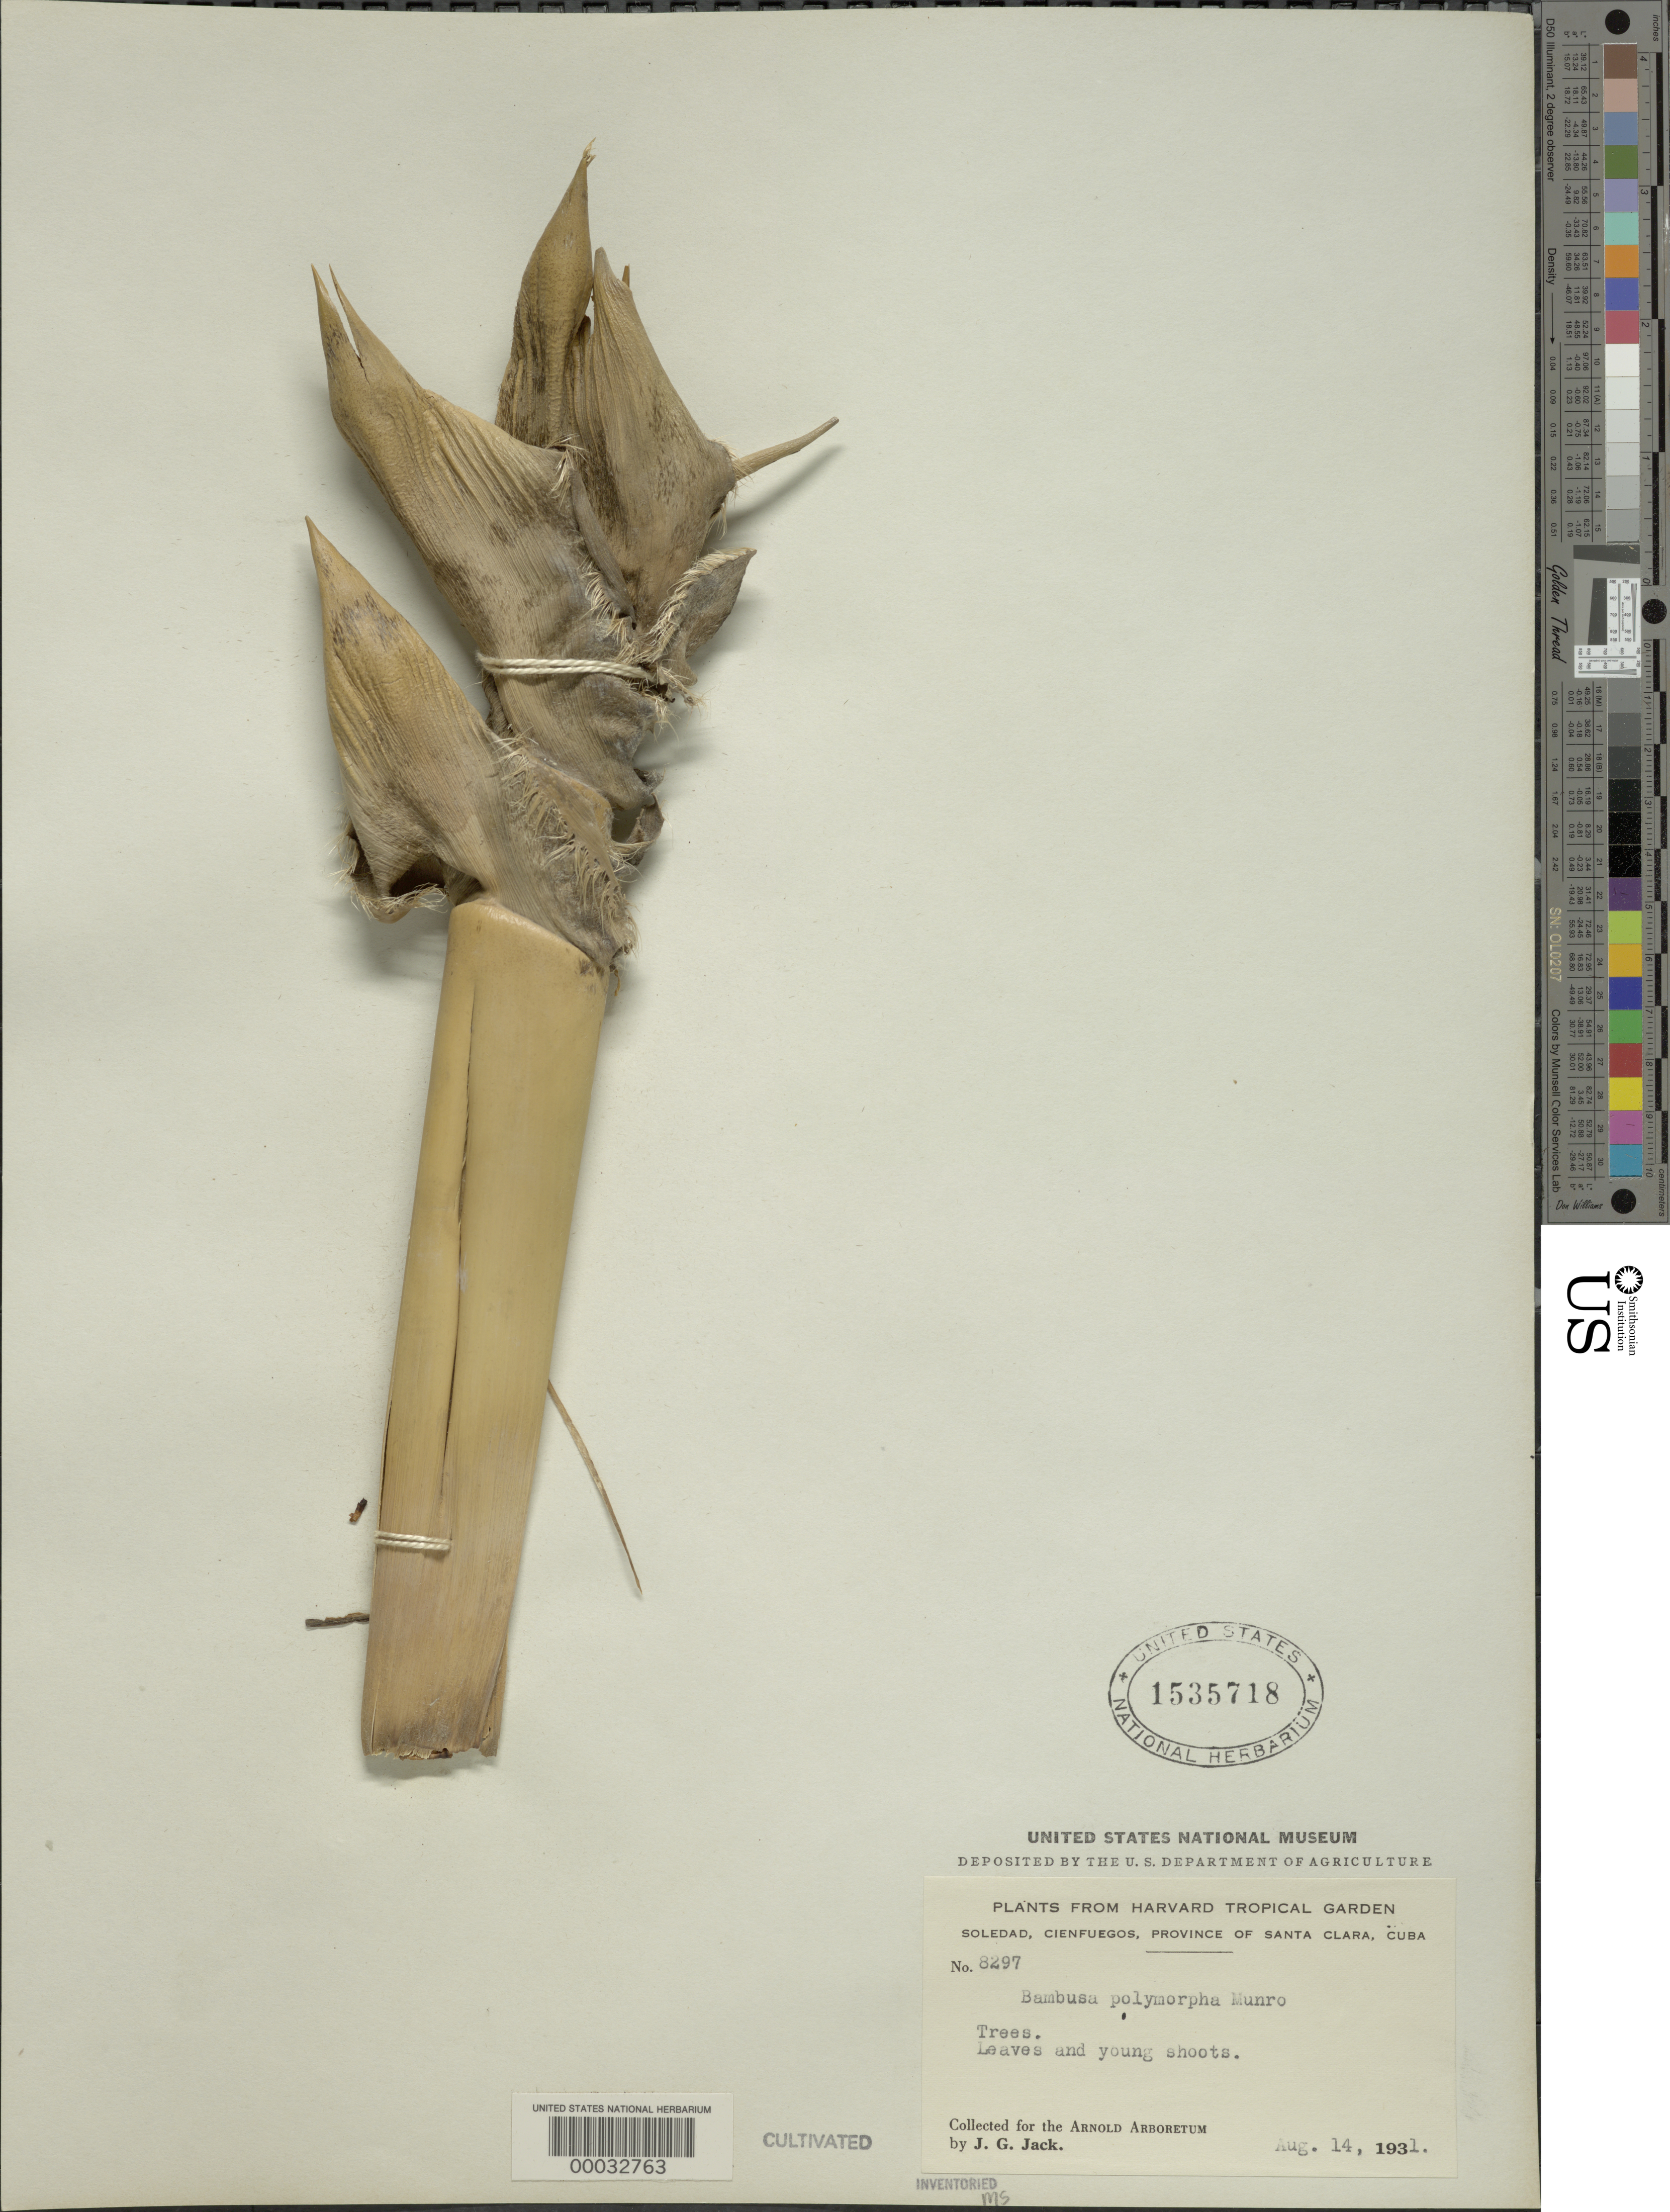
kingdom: Plantae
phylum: Tracheophyta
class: Liliopsida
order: Poales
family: Poaceae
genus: Bambusa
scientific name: Bambusa polymorpha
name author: Munro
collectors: J. G. Jack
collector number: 8297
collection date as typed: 14 Aug 1931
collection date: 1931-08-14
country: Cuba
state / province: Las Villas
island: Greater Antilles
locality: Harvard tropical gardens-soledad, cienguegos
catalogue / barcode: US 1535718